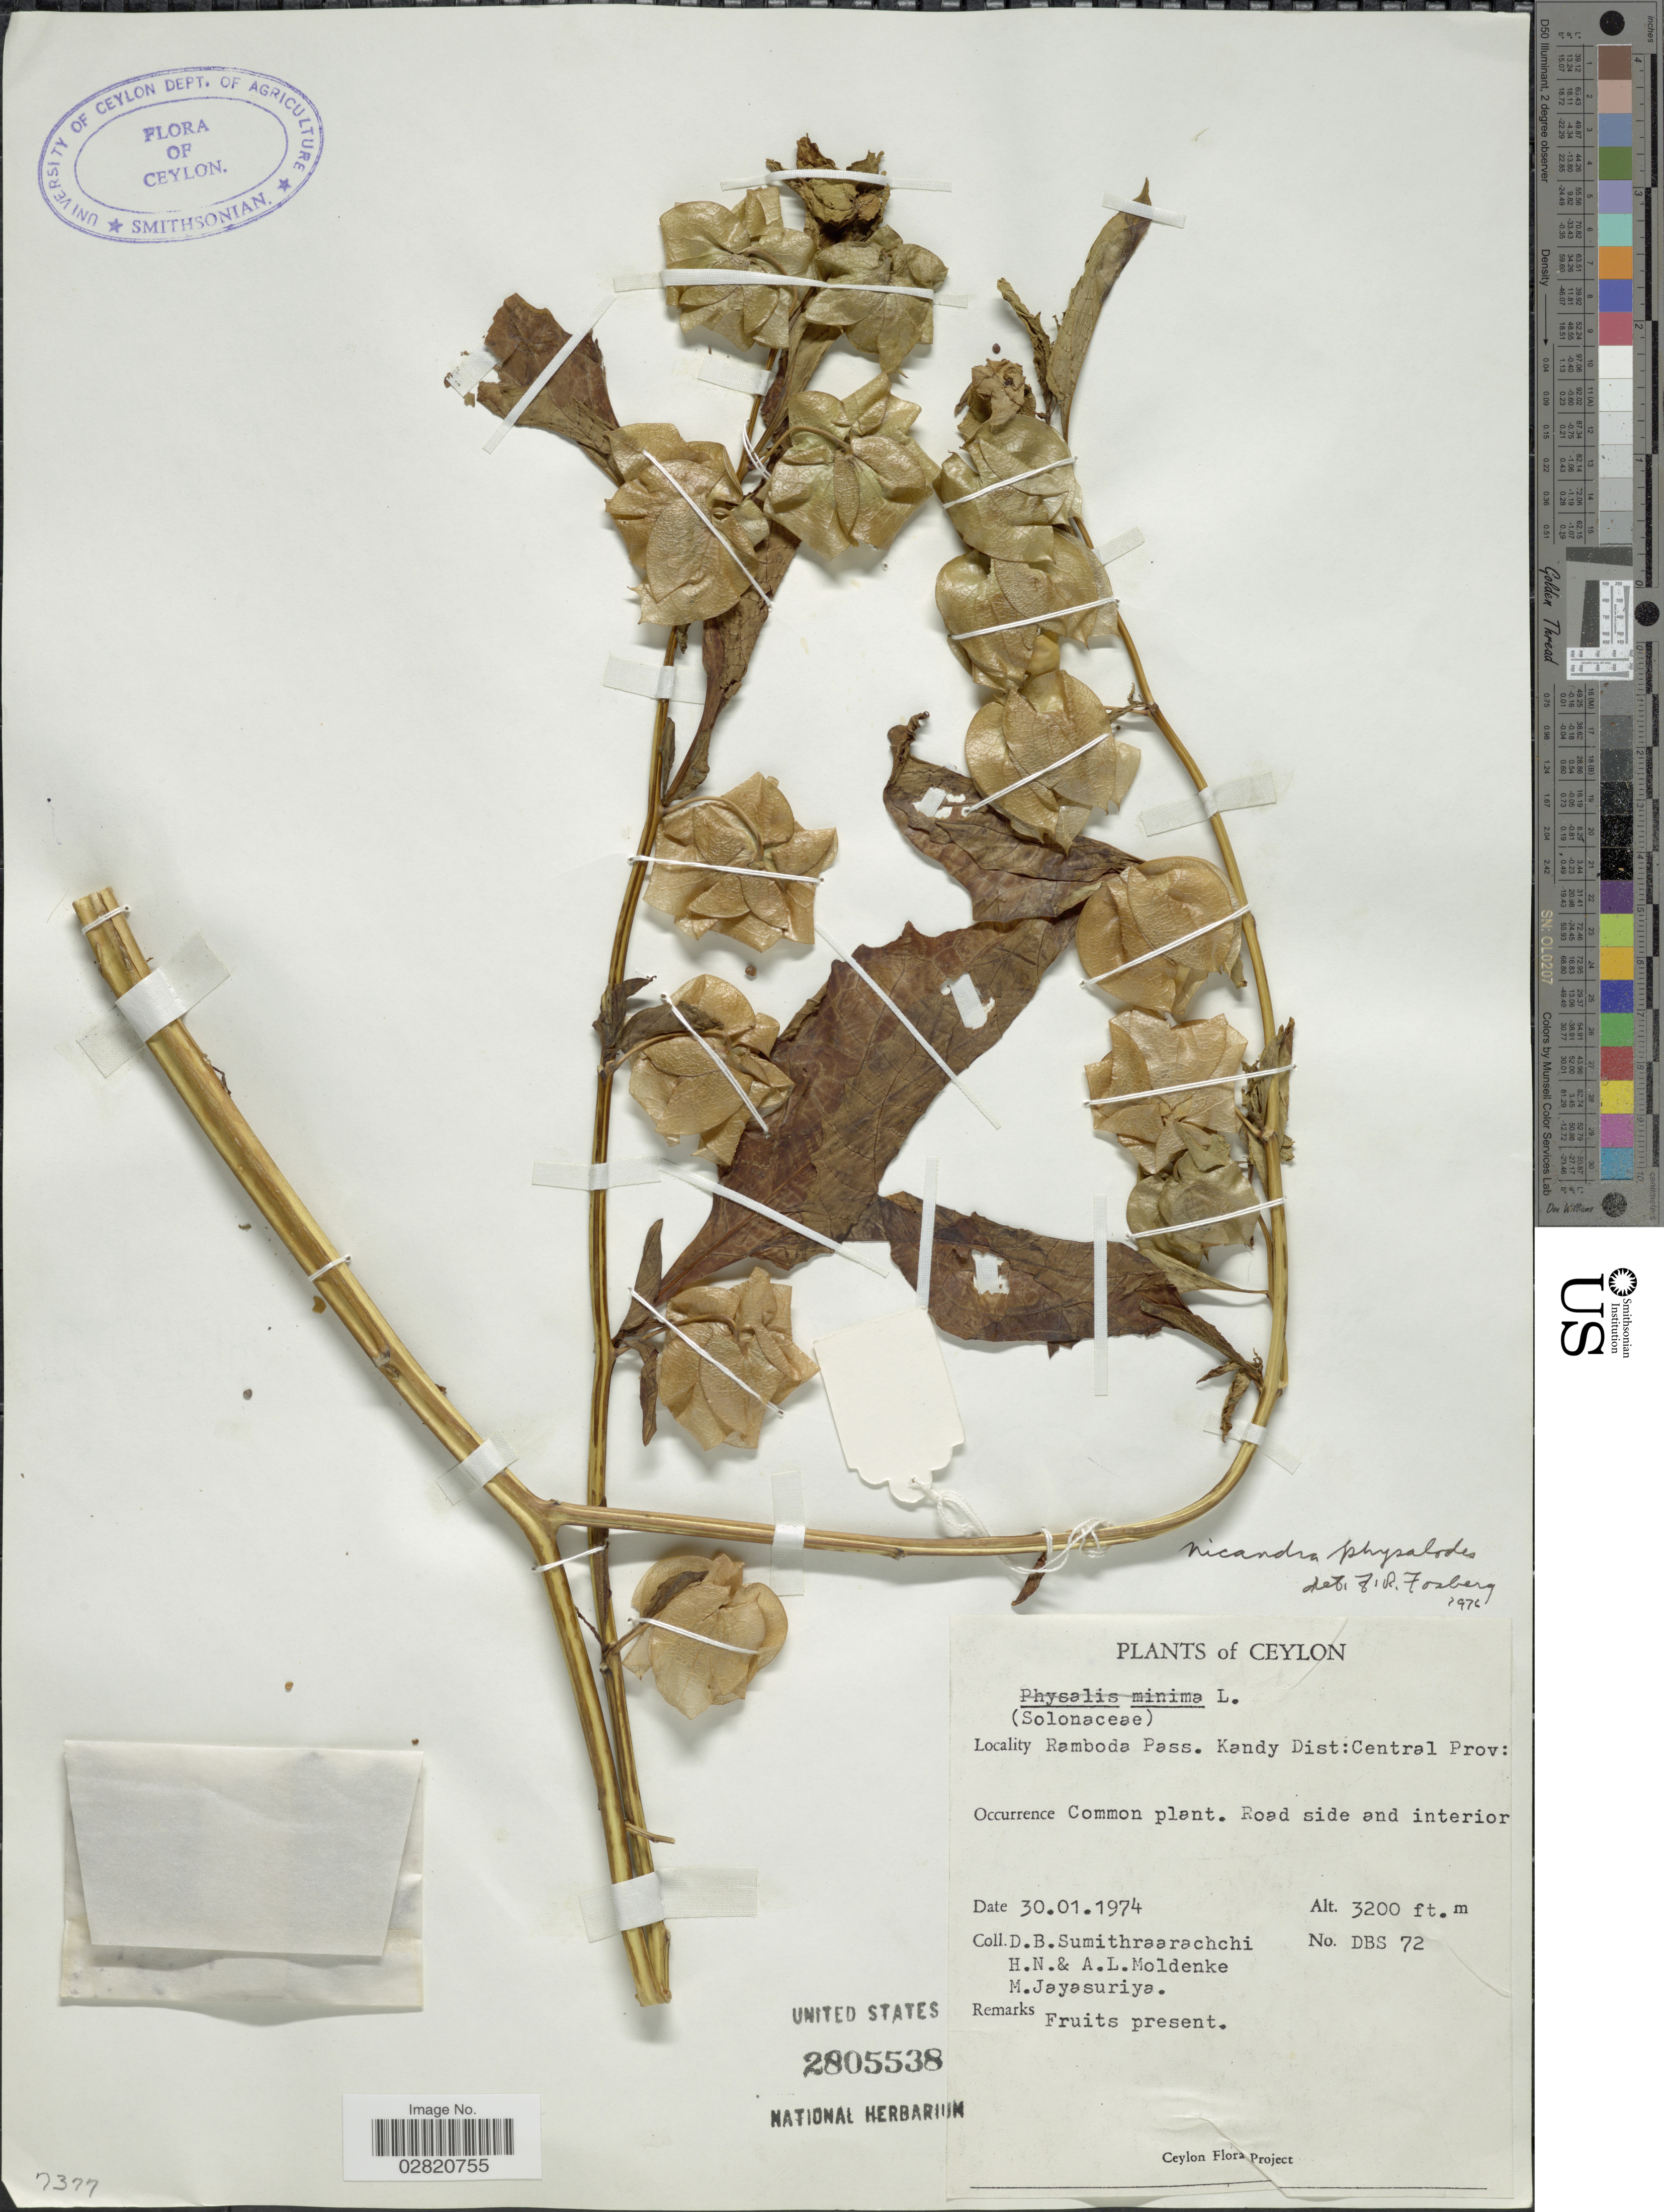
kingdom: Plantae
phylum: Tracheophyta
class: Magnoliopsida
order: Solanales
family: Solanaceae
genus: Nicandra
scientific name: Nicandra physalodes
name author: (L.) Gaertn.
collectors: D. B. Sumithraarachchi, H. N. Moldenke, A. L. Moldenke & M. Jayasuriya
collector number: DBS72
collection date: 1974-01-30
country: Sri Lanka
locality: Ramboda Pass. Kandy Dist: Central Prov.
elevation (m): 975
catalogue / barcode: US 2805538